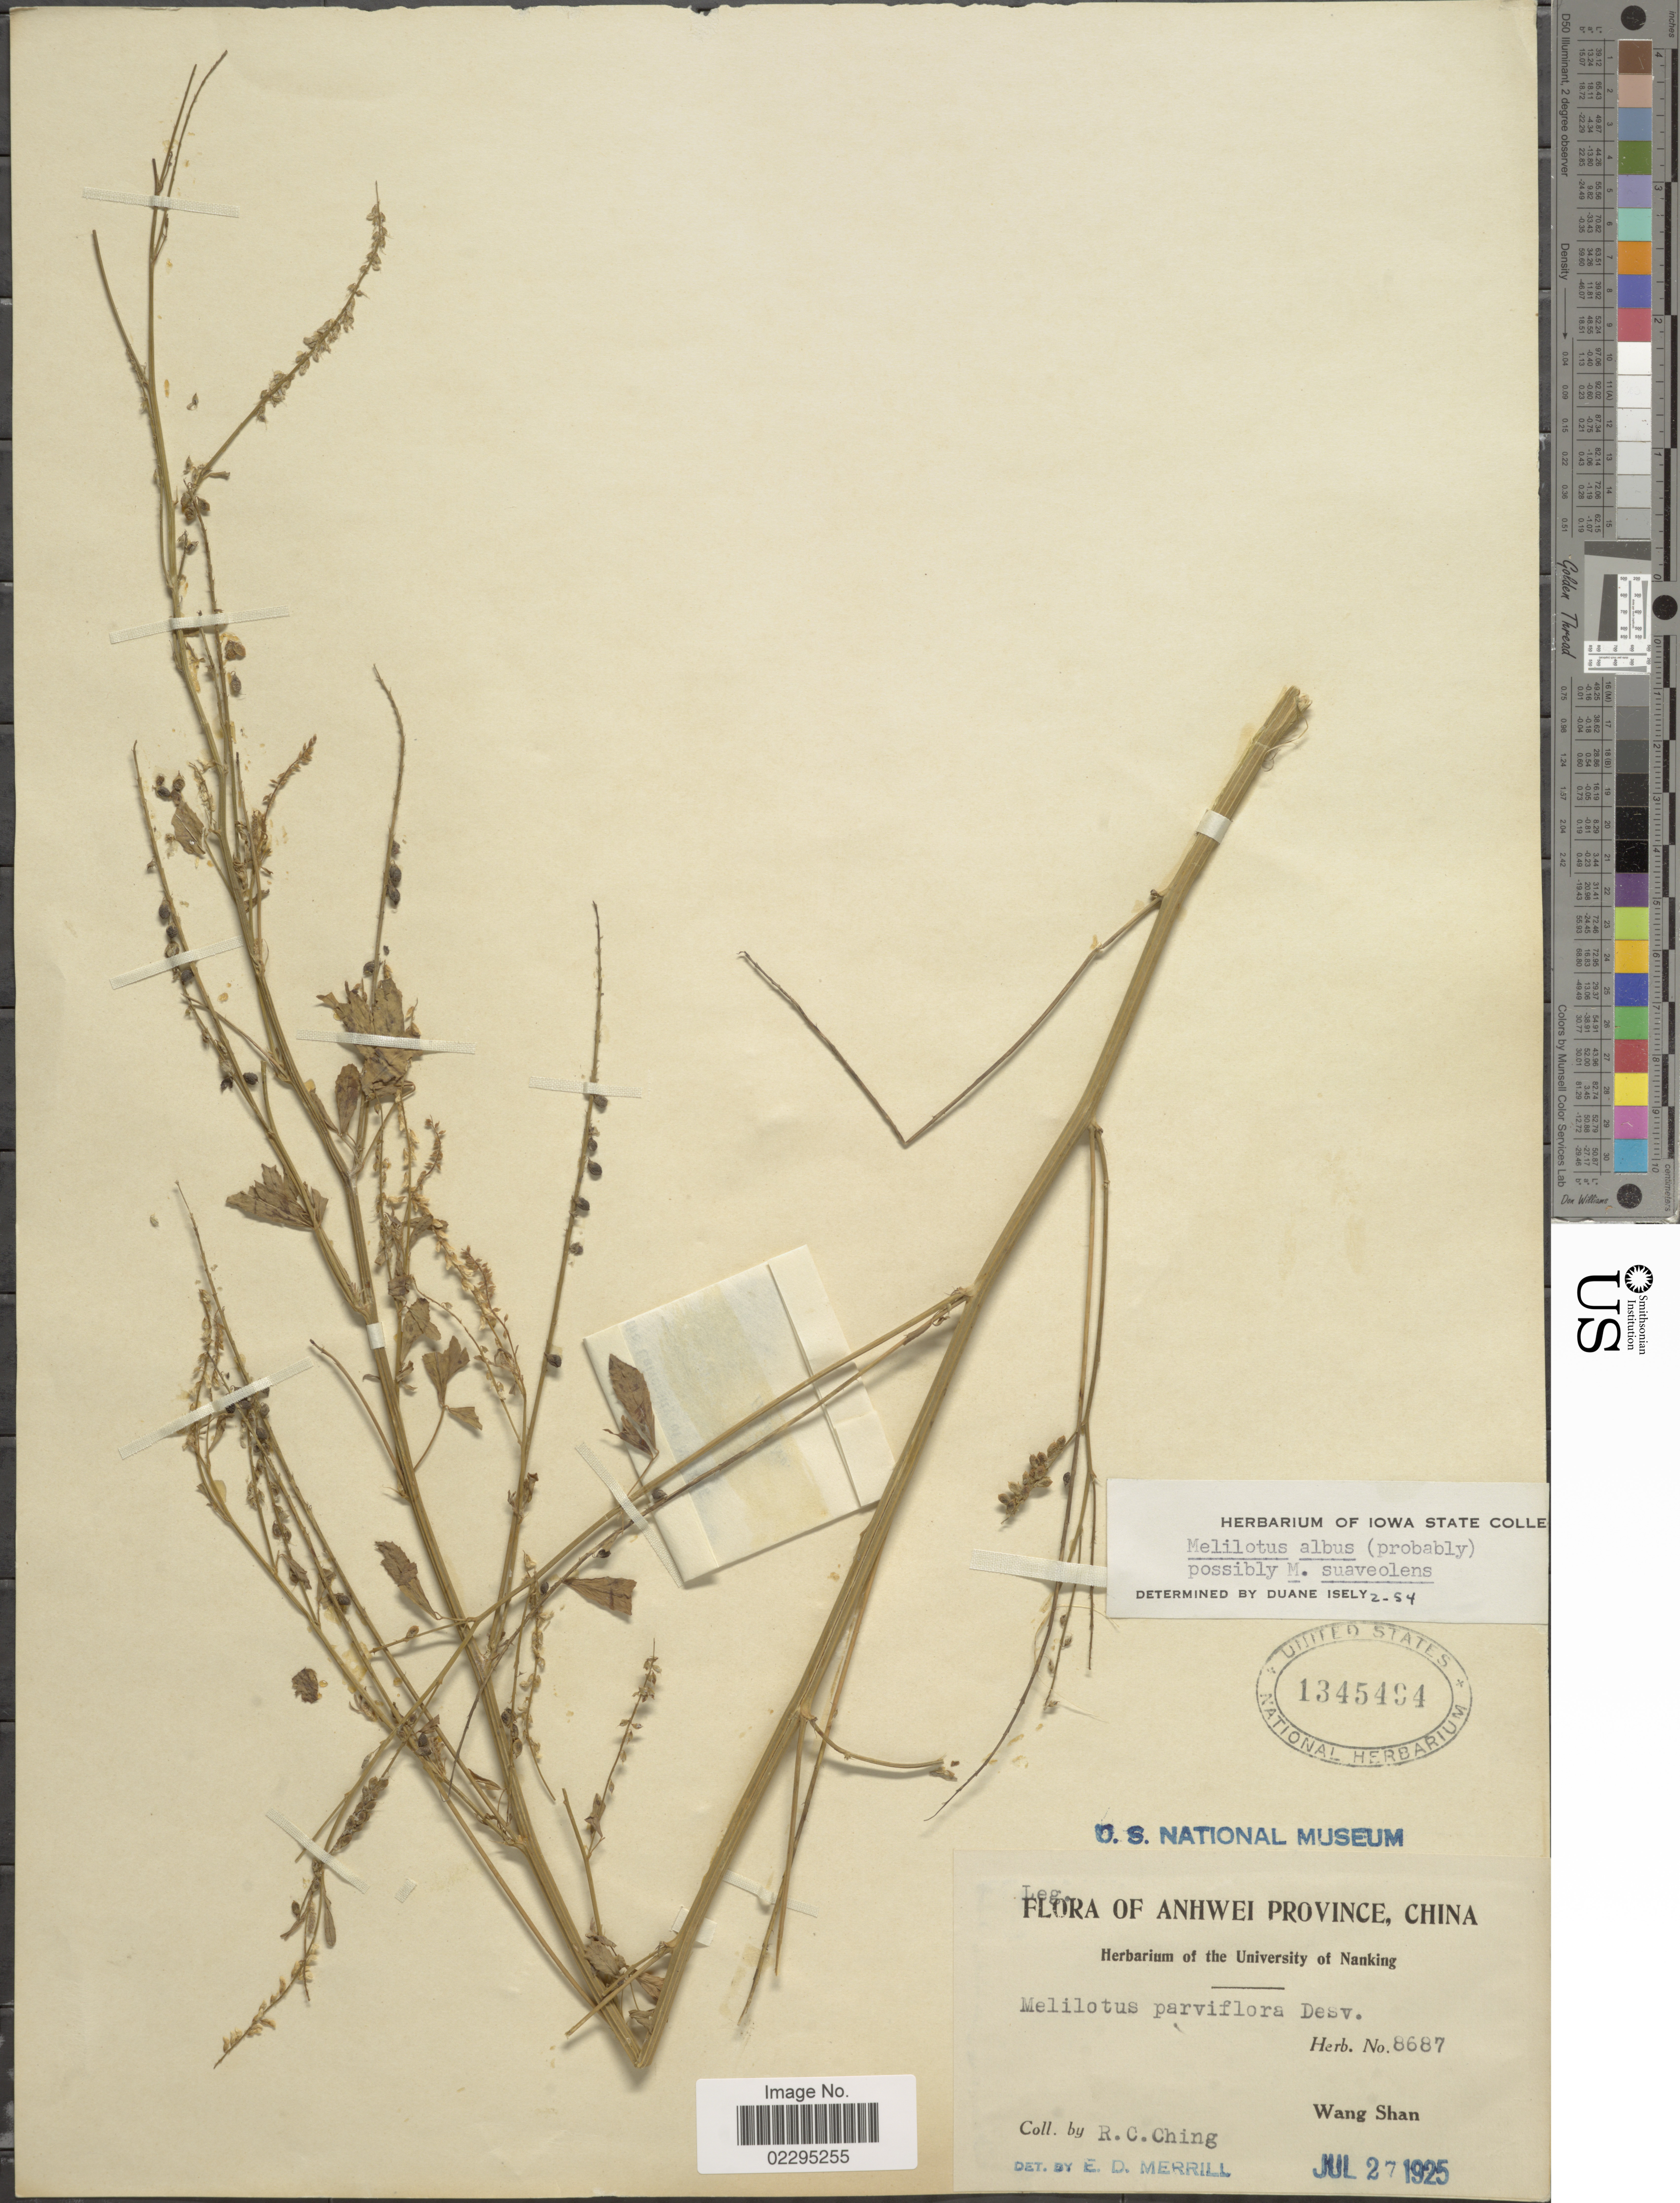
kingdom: Plantae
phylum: Tracheophyta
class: Magnoliopsida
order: Fabales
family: Fabaceae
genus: Melilotus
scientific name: Melilotus albus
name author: Medik.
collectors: R. C. Ching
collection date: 1925-07-27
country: China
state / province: Anhui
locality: Anhwei Province, China. Wang Shan.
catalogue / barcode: US 1345494